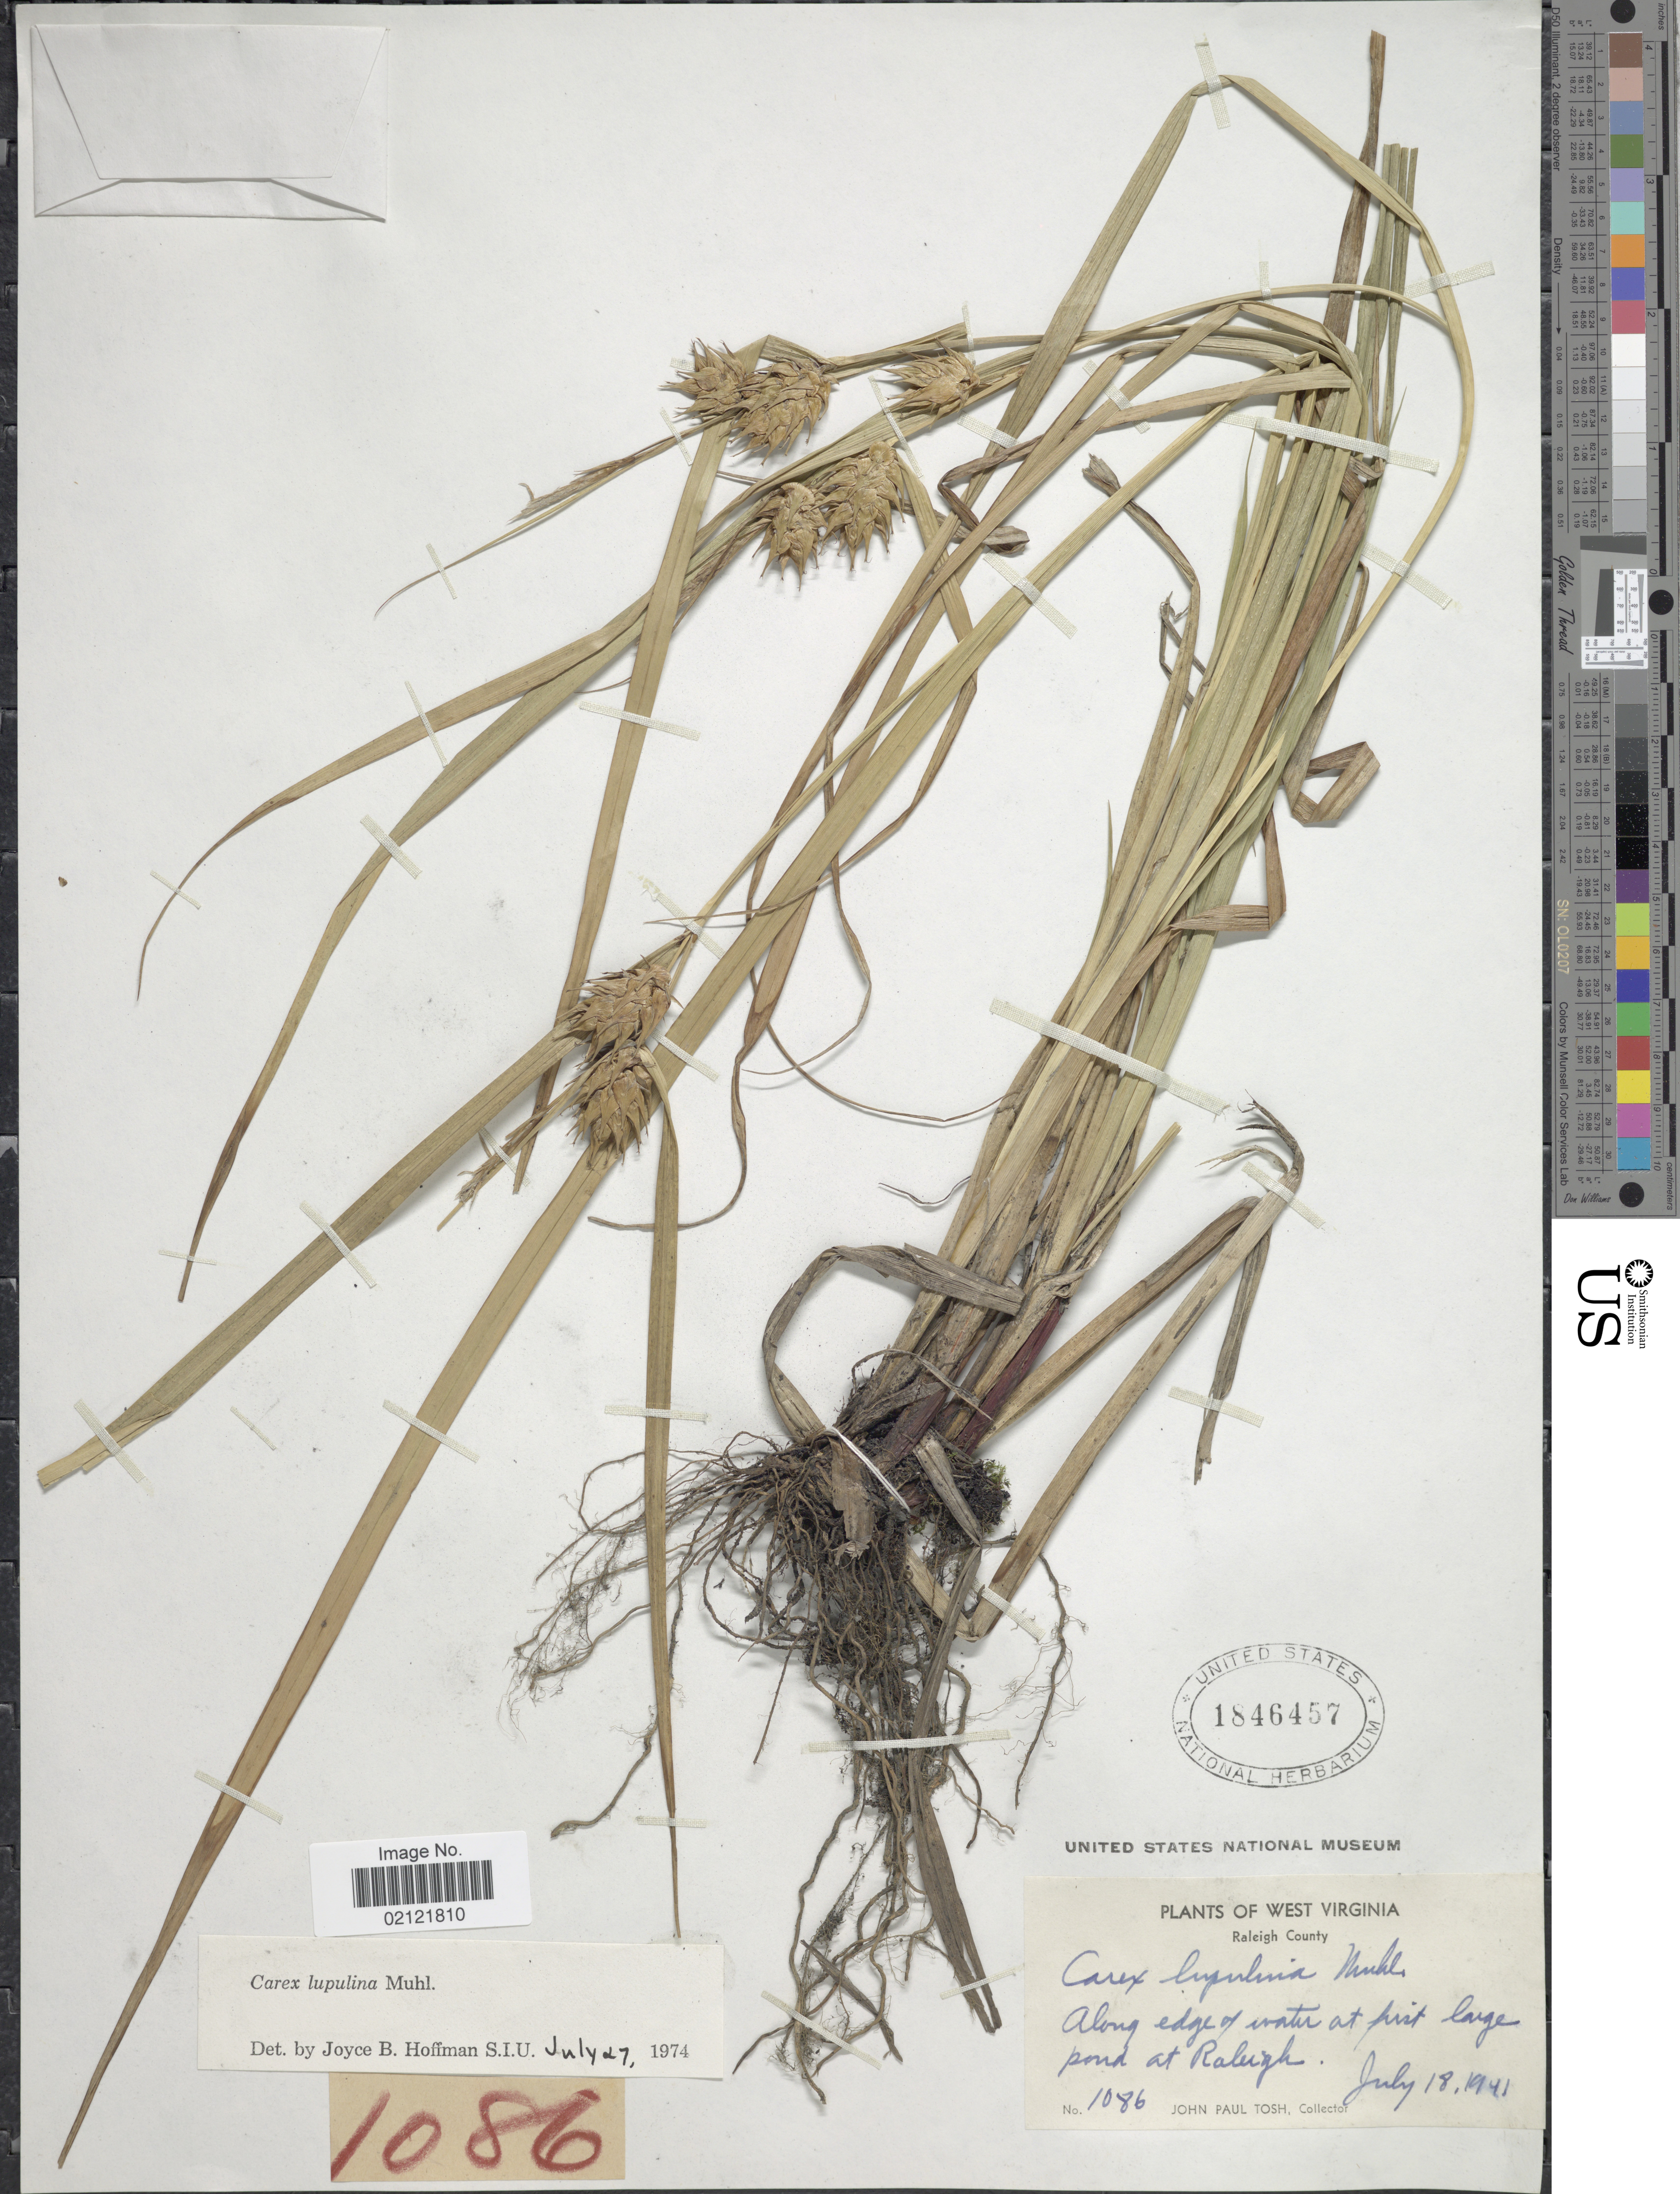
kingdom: Plantae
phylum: Tracheophyta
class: Liliopsida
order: Poales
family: Cyperaceae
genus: Carex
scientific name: Carex lupulina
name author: Muhl. ex Willd.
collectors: J. Tosh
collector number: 1086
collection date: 1941-07-18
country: United States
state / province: West Virginia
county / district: Raleigh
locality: Raleigh County, along edge of water at first large pond at Raleigh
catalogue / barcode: US 1846457